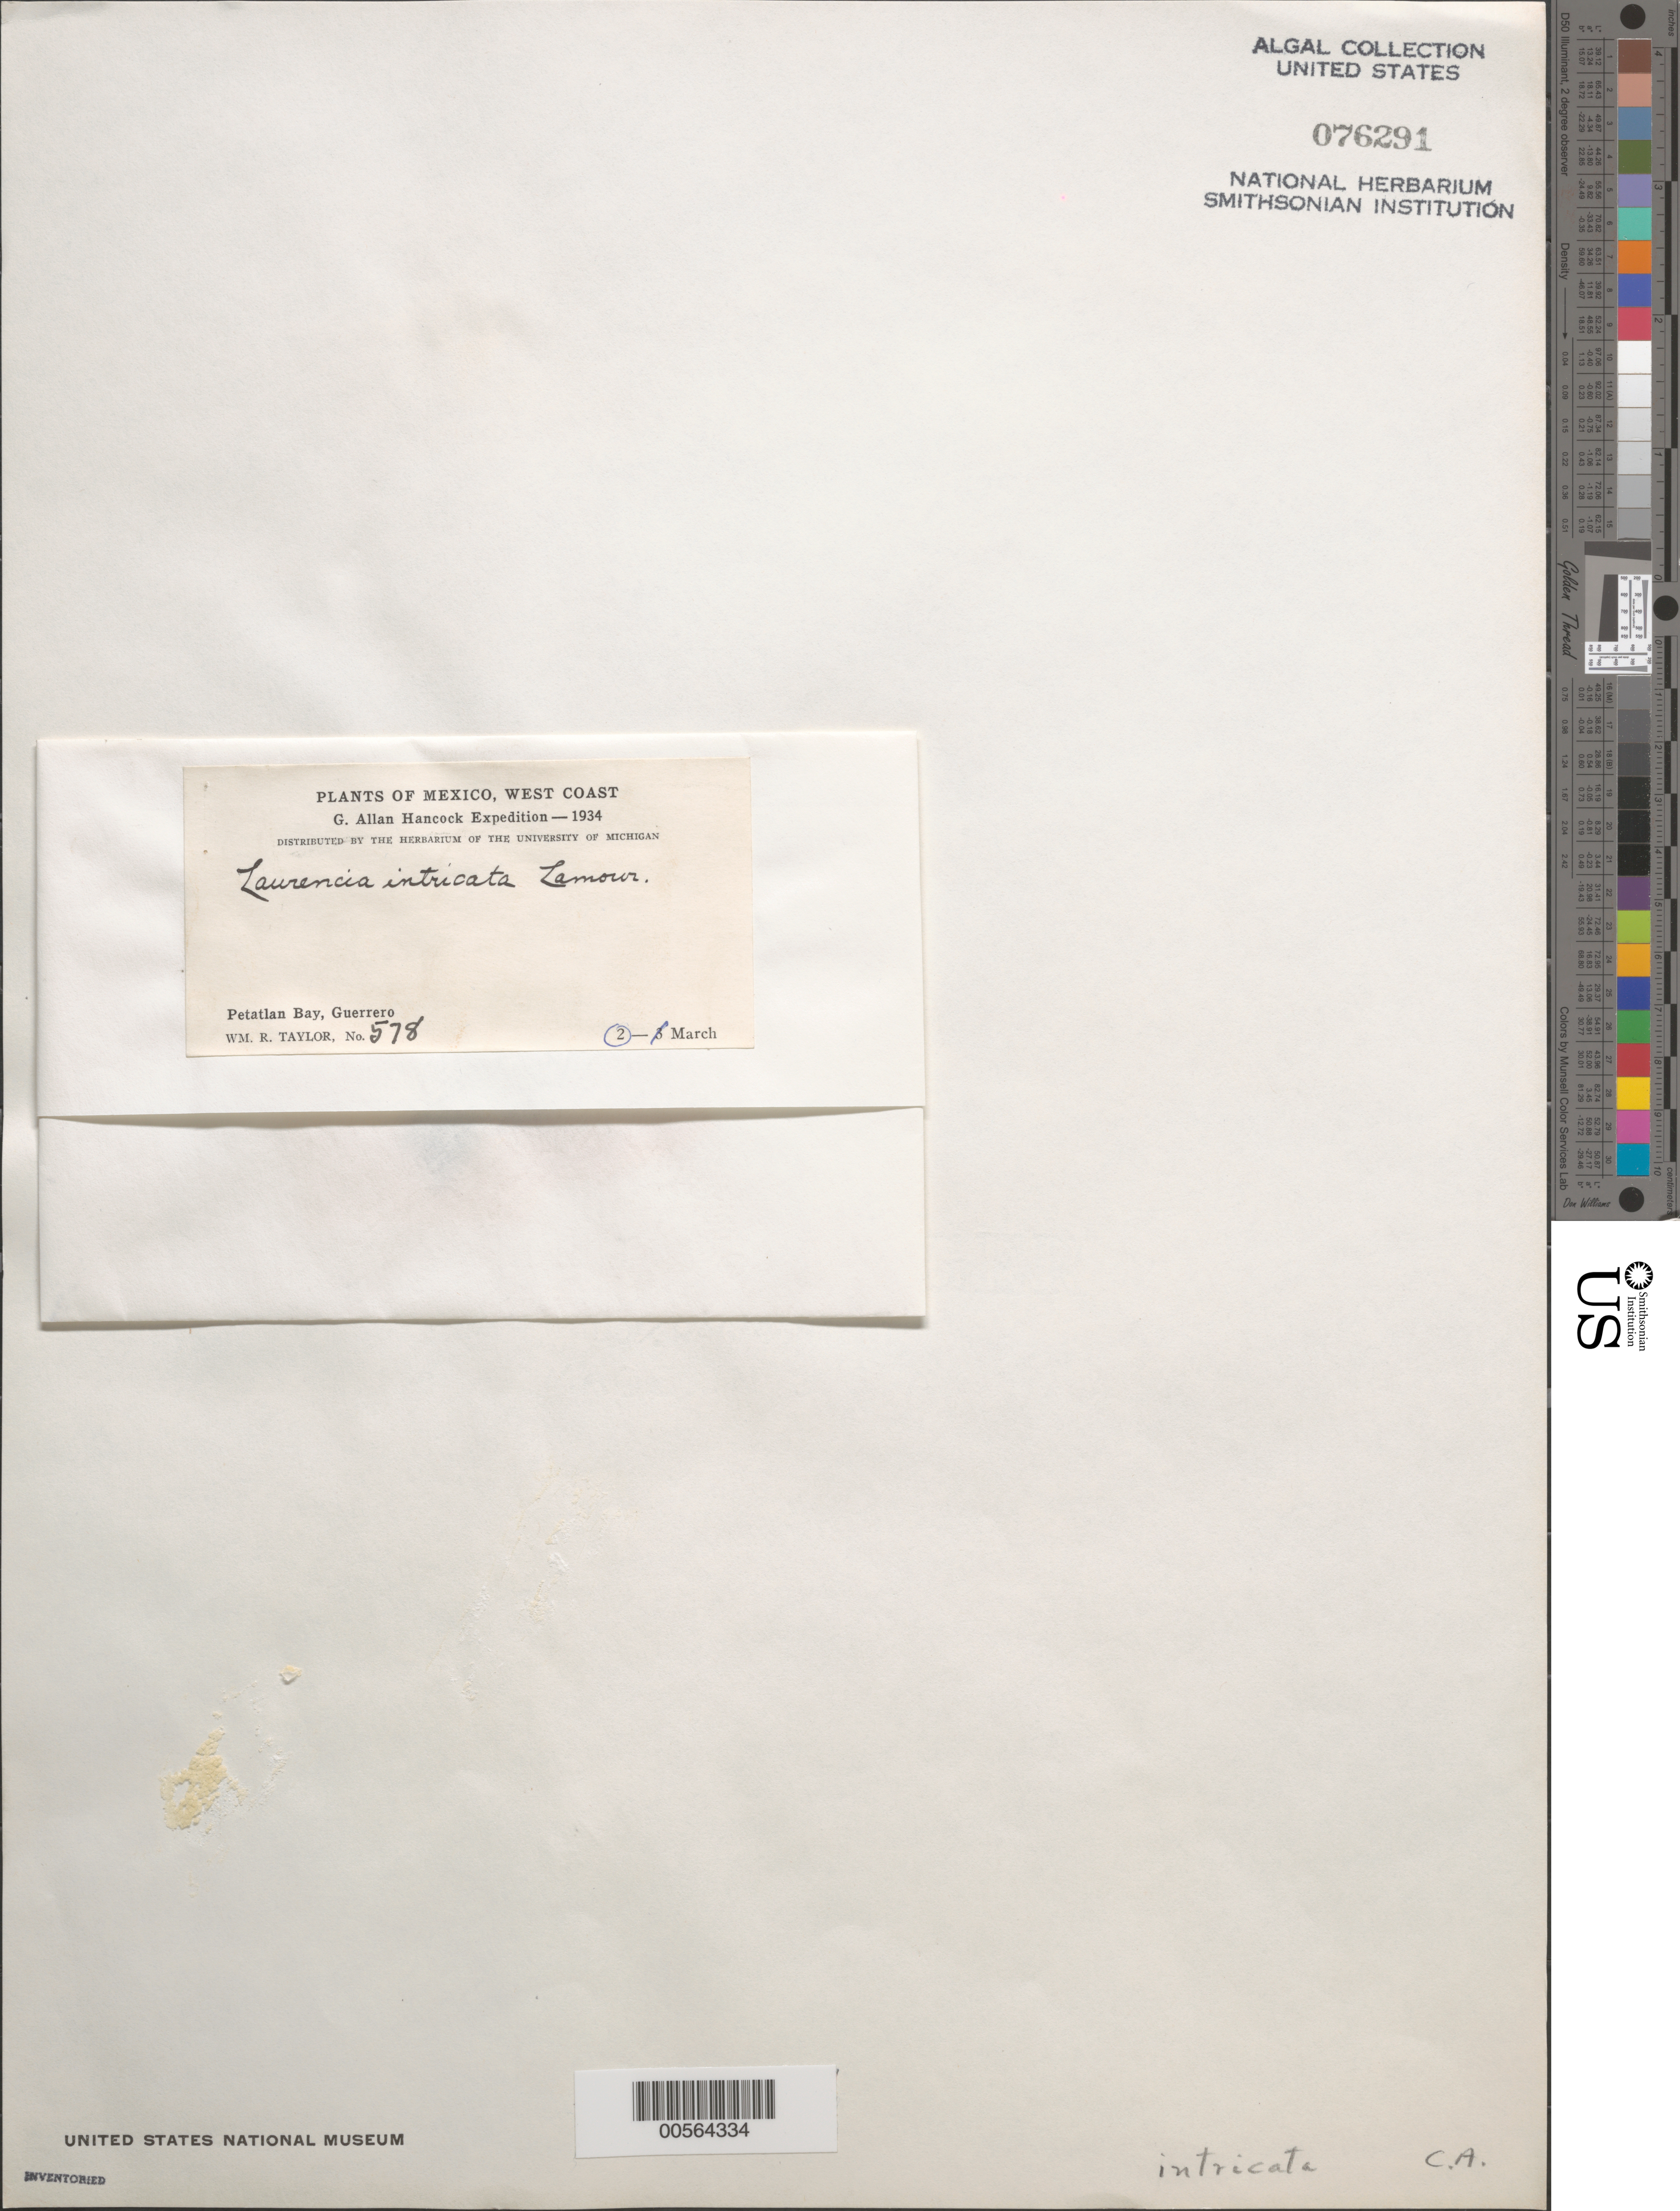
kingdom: Plantae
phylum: Rhodophyta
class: Florideophyceae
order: Ceramiales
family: Rhodomelaceae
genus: Laurencia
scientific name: Laurencia intricata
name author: J.V.Lamouroux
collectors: W. R. Taylor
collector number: WRT 34-578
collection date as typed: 02 Mar 1934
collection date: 1934-03-02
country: Mexico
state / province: Guerrero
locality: Petatlan Bay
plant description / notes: G. Allan Hancock Expedition, 1934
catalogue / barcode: US 76291